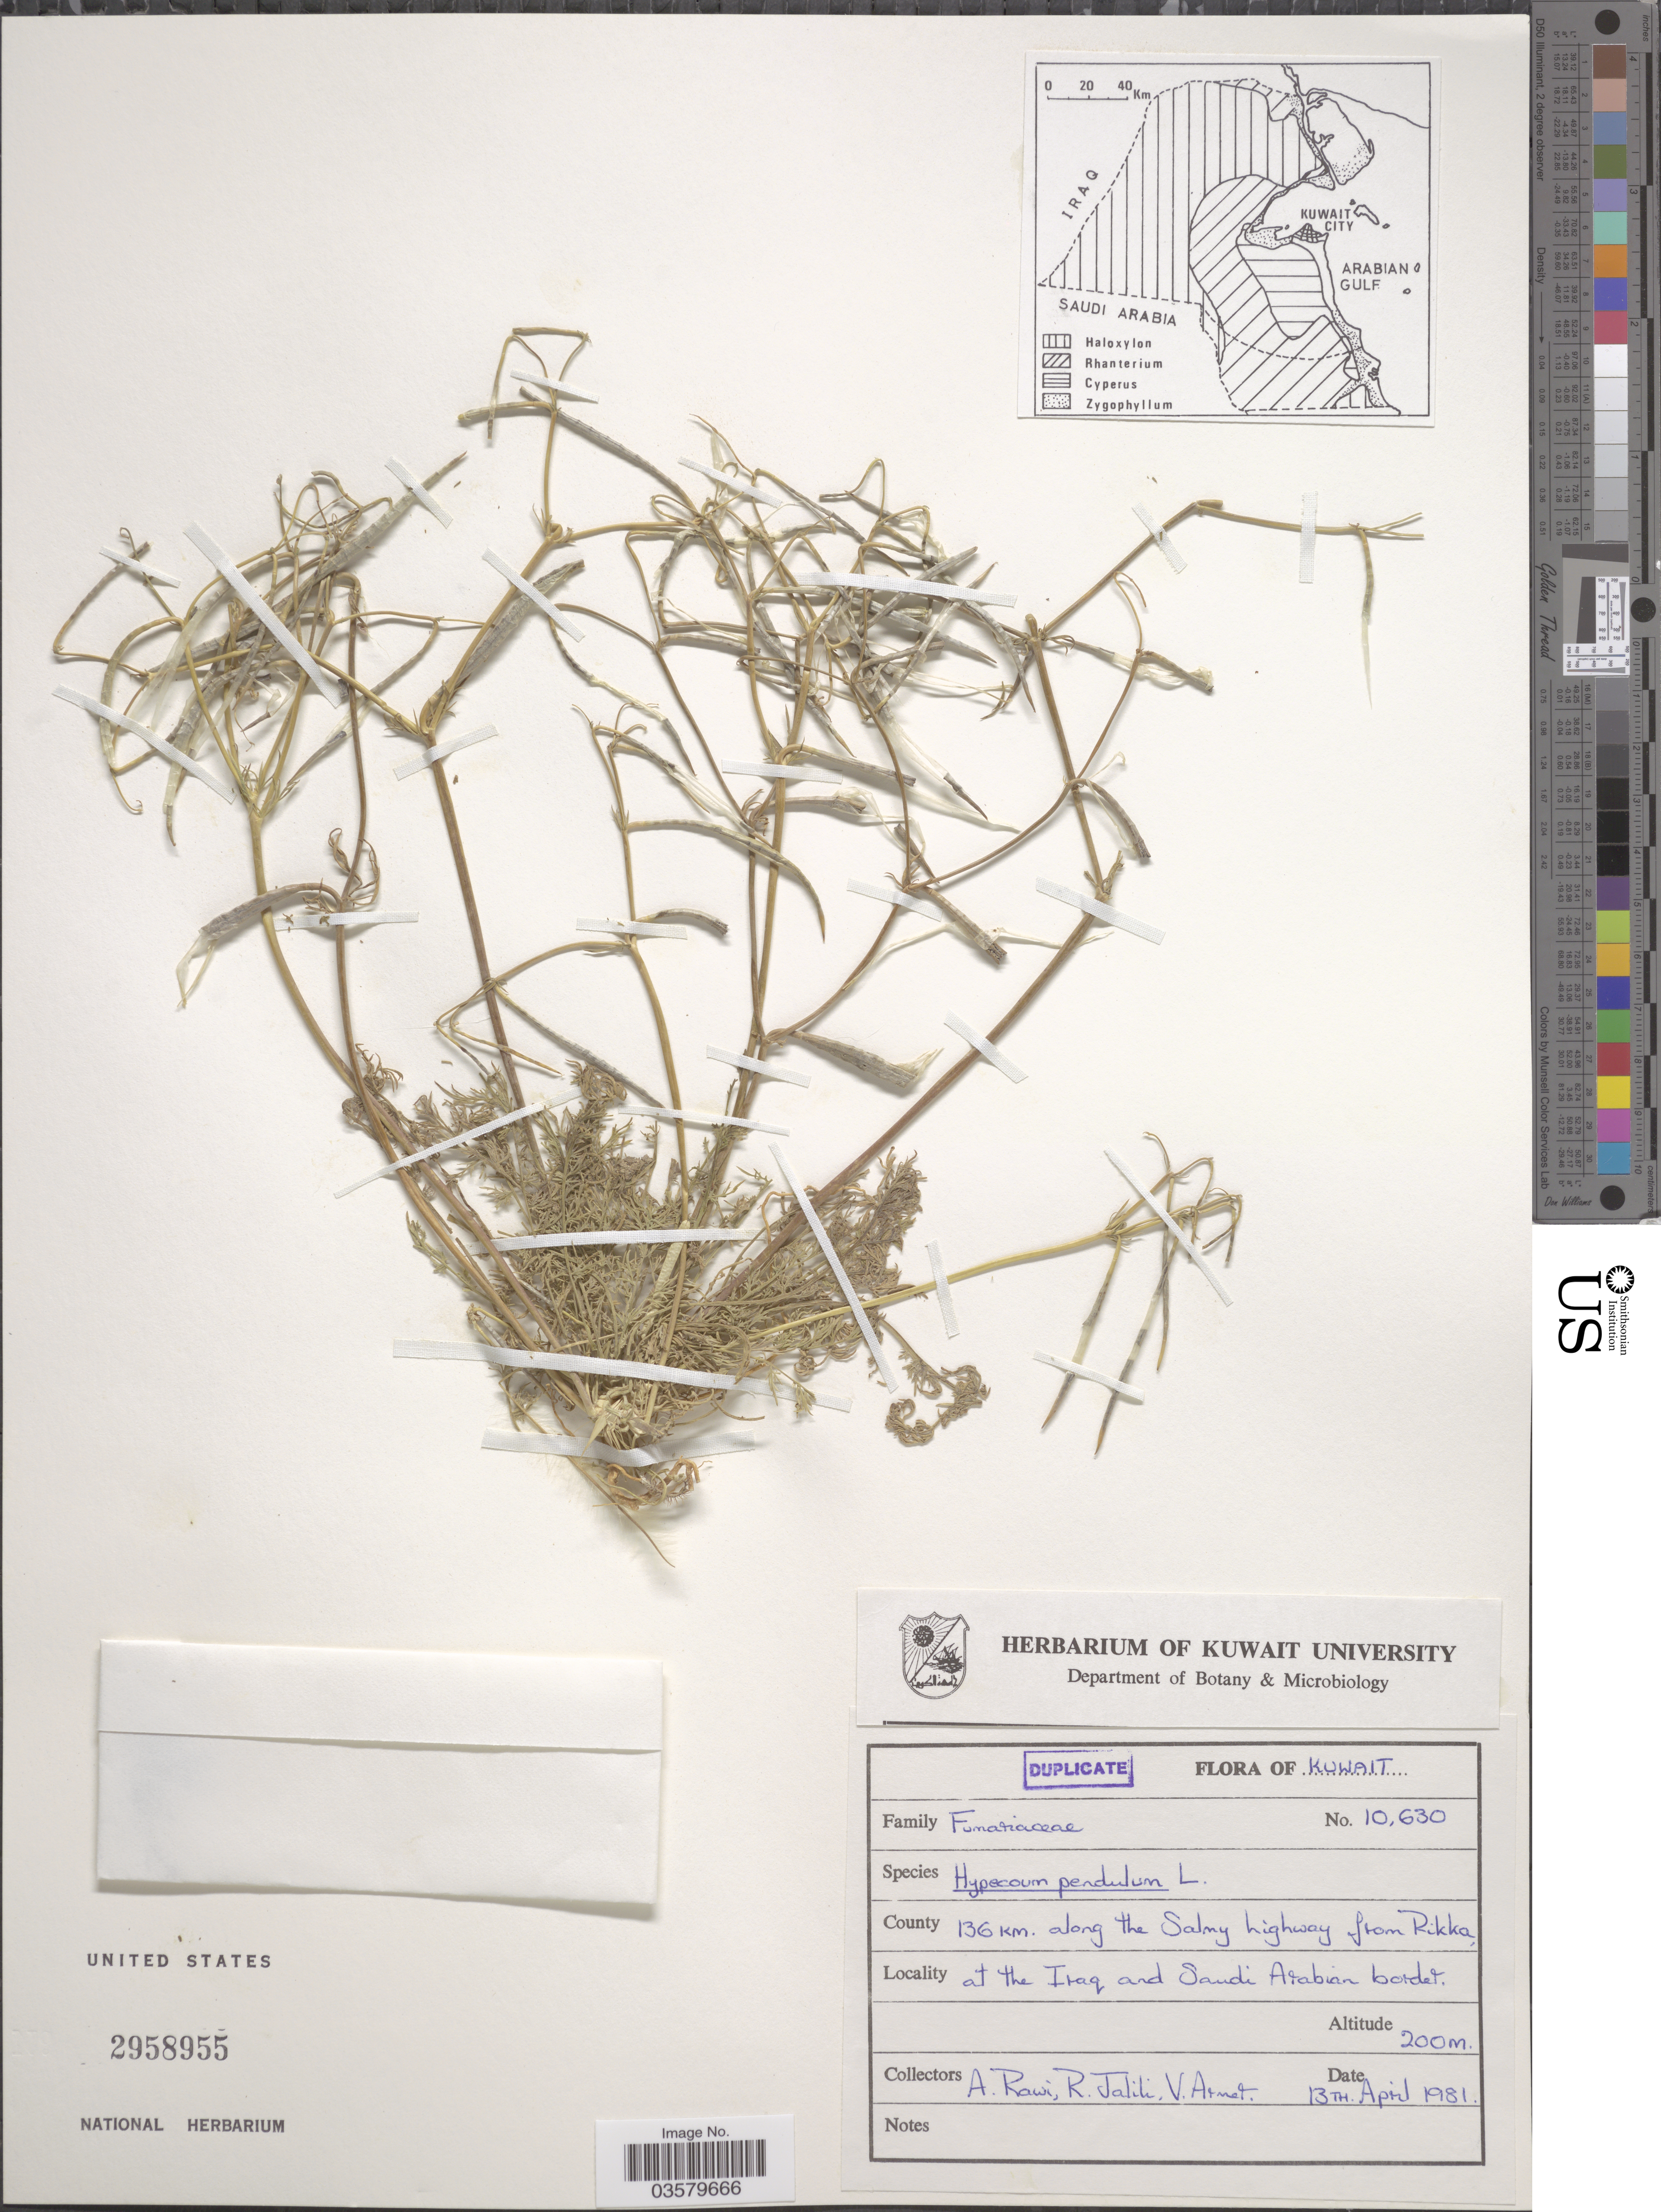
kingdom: Plantae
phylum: Tracheophyta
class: Magnoliopsida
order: Ranunculales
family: Papaveraceae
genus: Hypecoum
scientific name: Hypecoum pendulum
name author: L.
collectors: A. Rawi, R. Jalili & V. Armet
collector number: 10630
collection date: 1981-04-13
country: Kuwait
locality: County 136 km. along the Salny [interpreted] highway from Rikka, at the Iraq and saudi Arabian border.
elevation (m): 200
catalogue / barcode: US 2958955